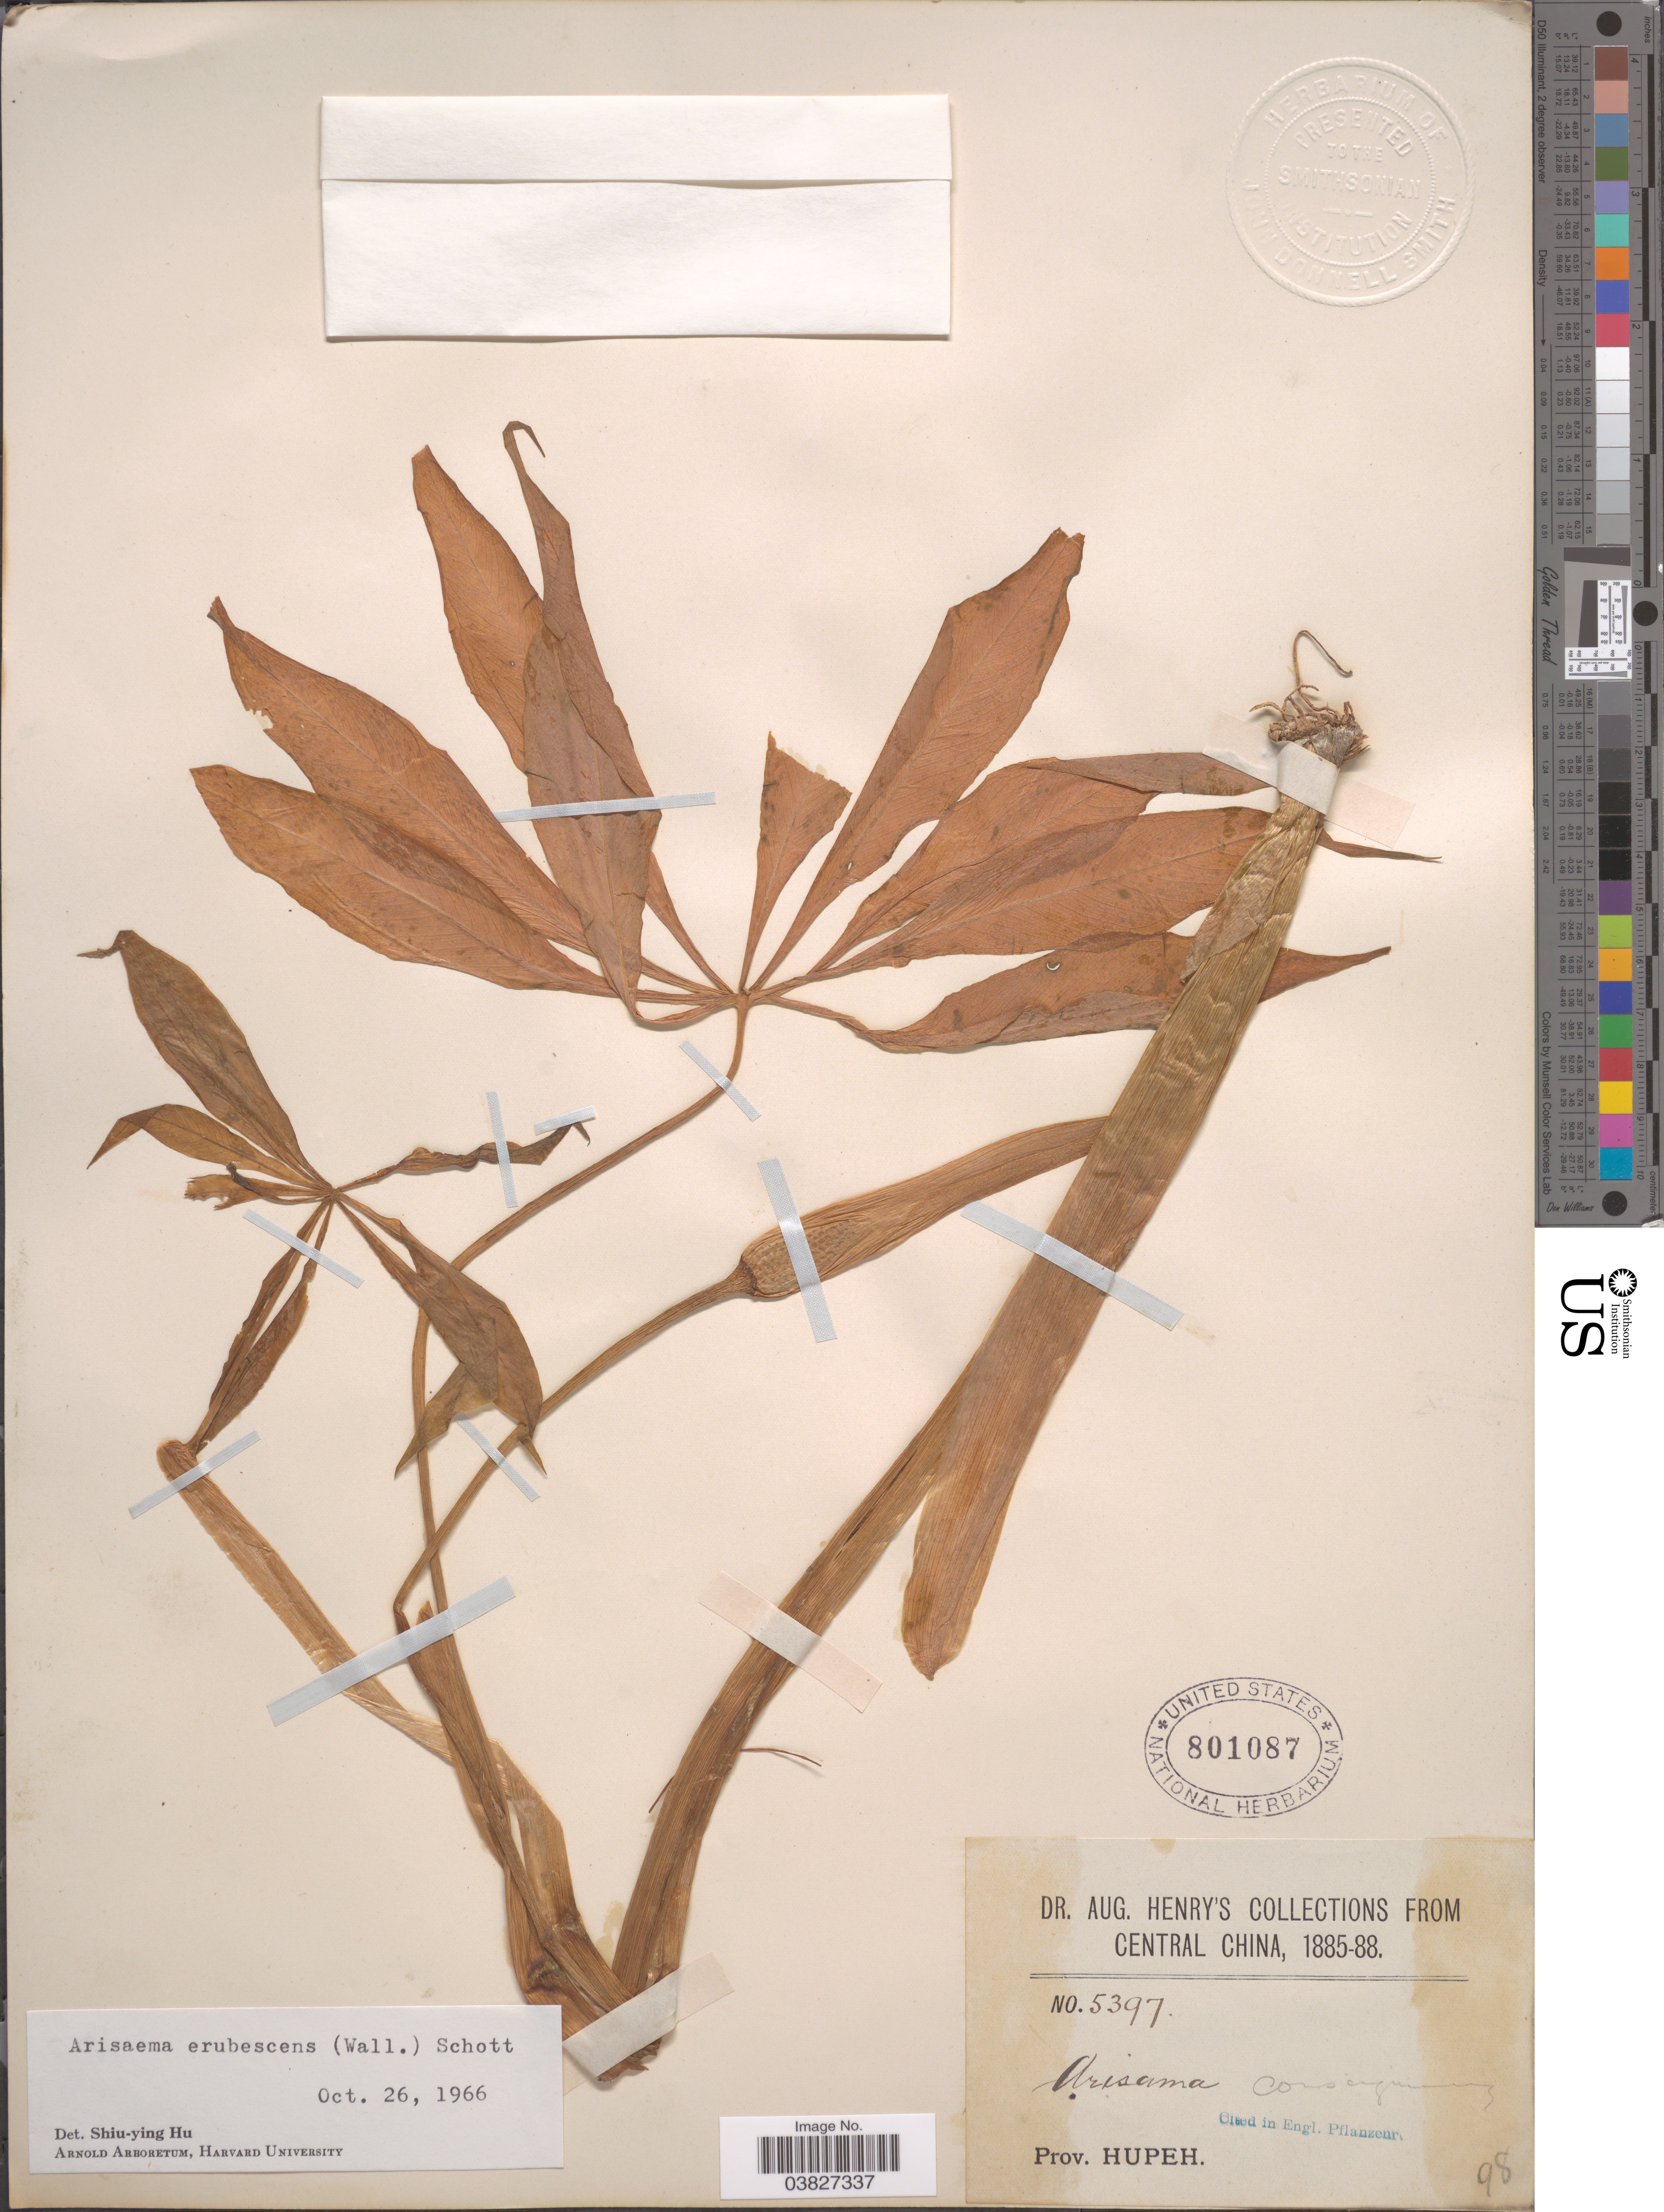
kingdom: Plantae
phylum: Tracheophyta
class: Liliopsida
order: Alismatales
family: Araceae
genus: Arisaema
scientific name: Arisaema erubescens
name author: (Wall.) Schott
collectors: A. Henry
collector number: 5397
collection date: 1885/1888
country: China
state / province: Hubei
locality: Central China. Prov. Hupeh.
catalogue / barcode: US 801087